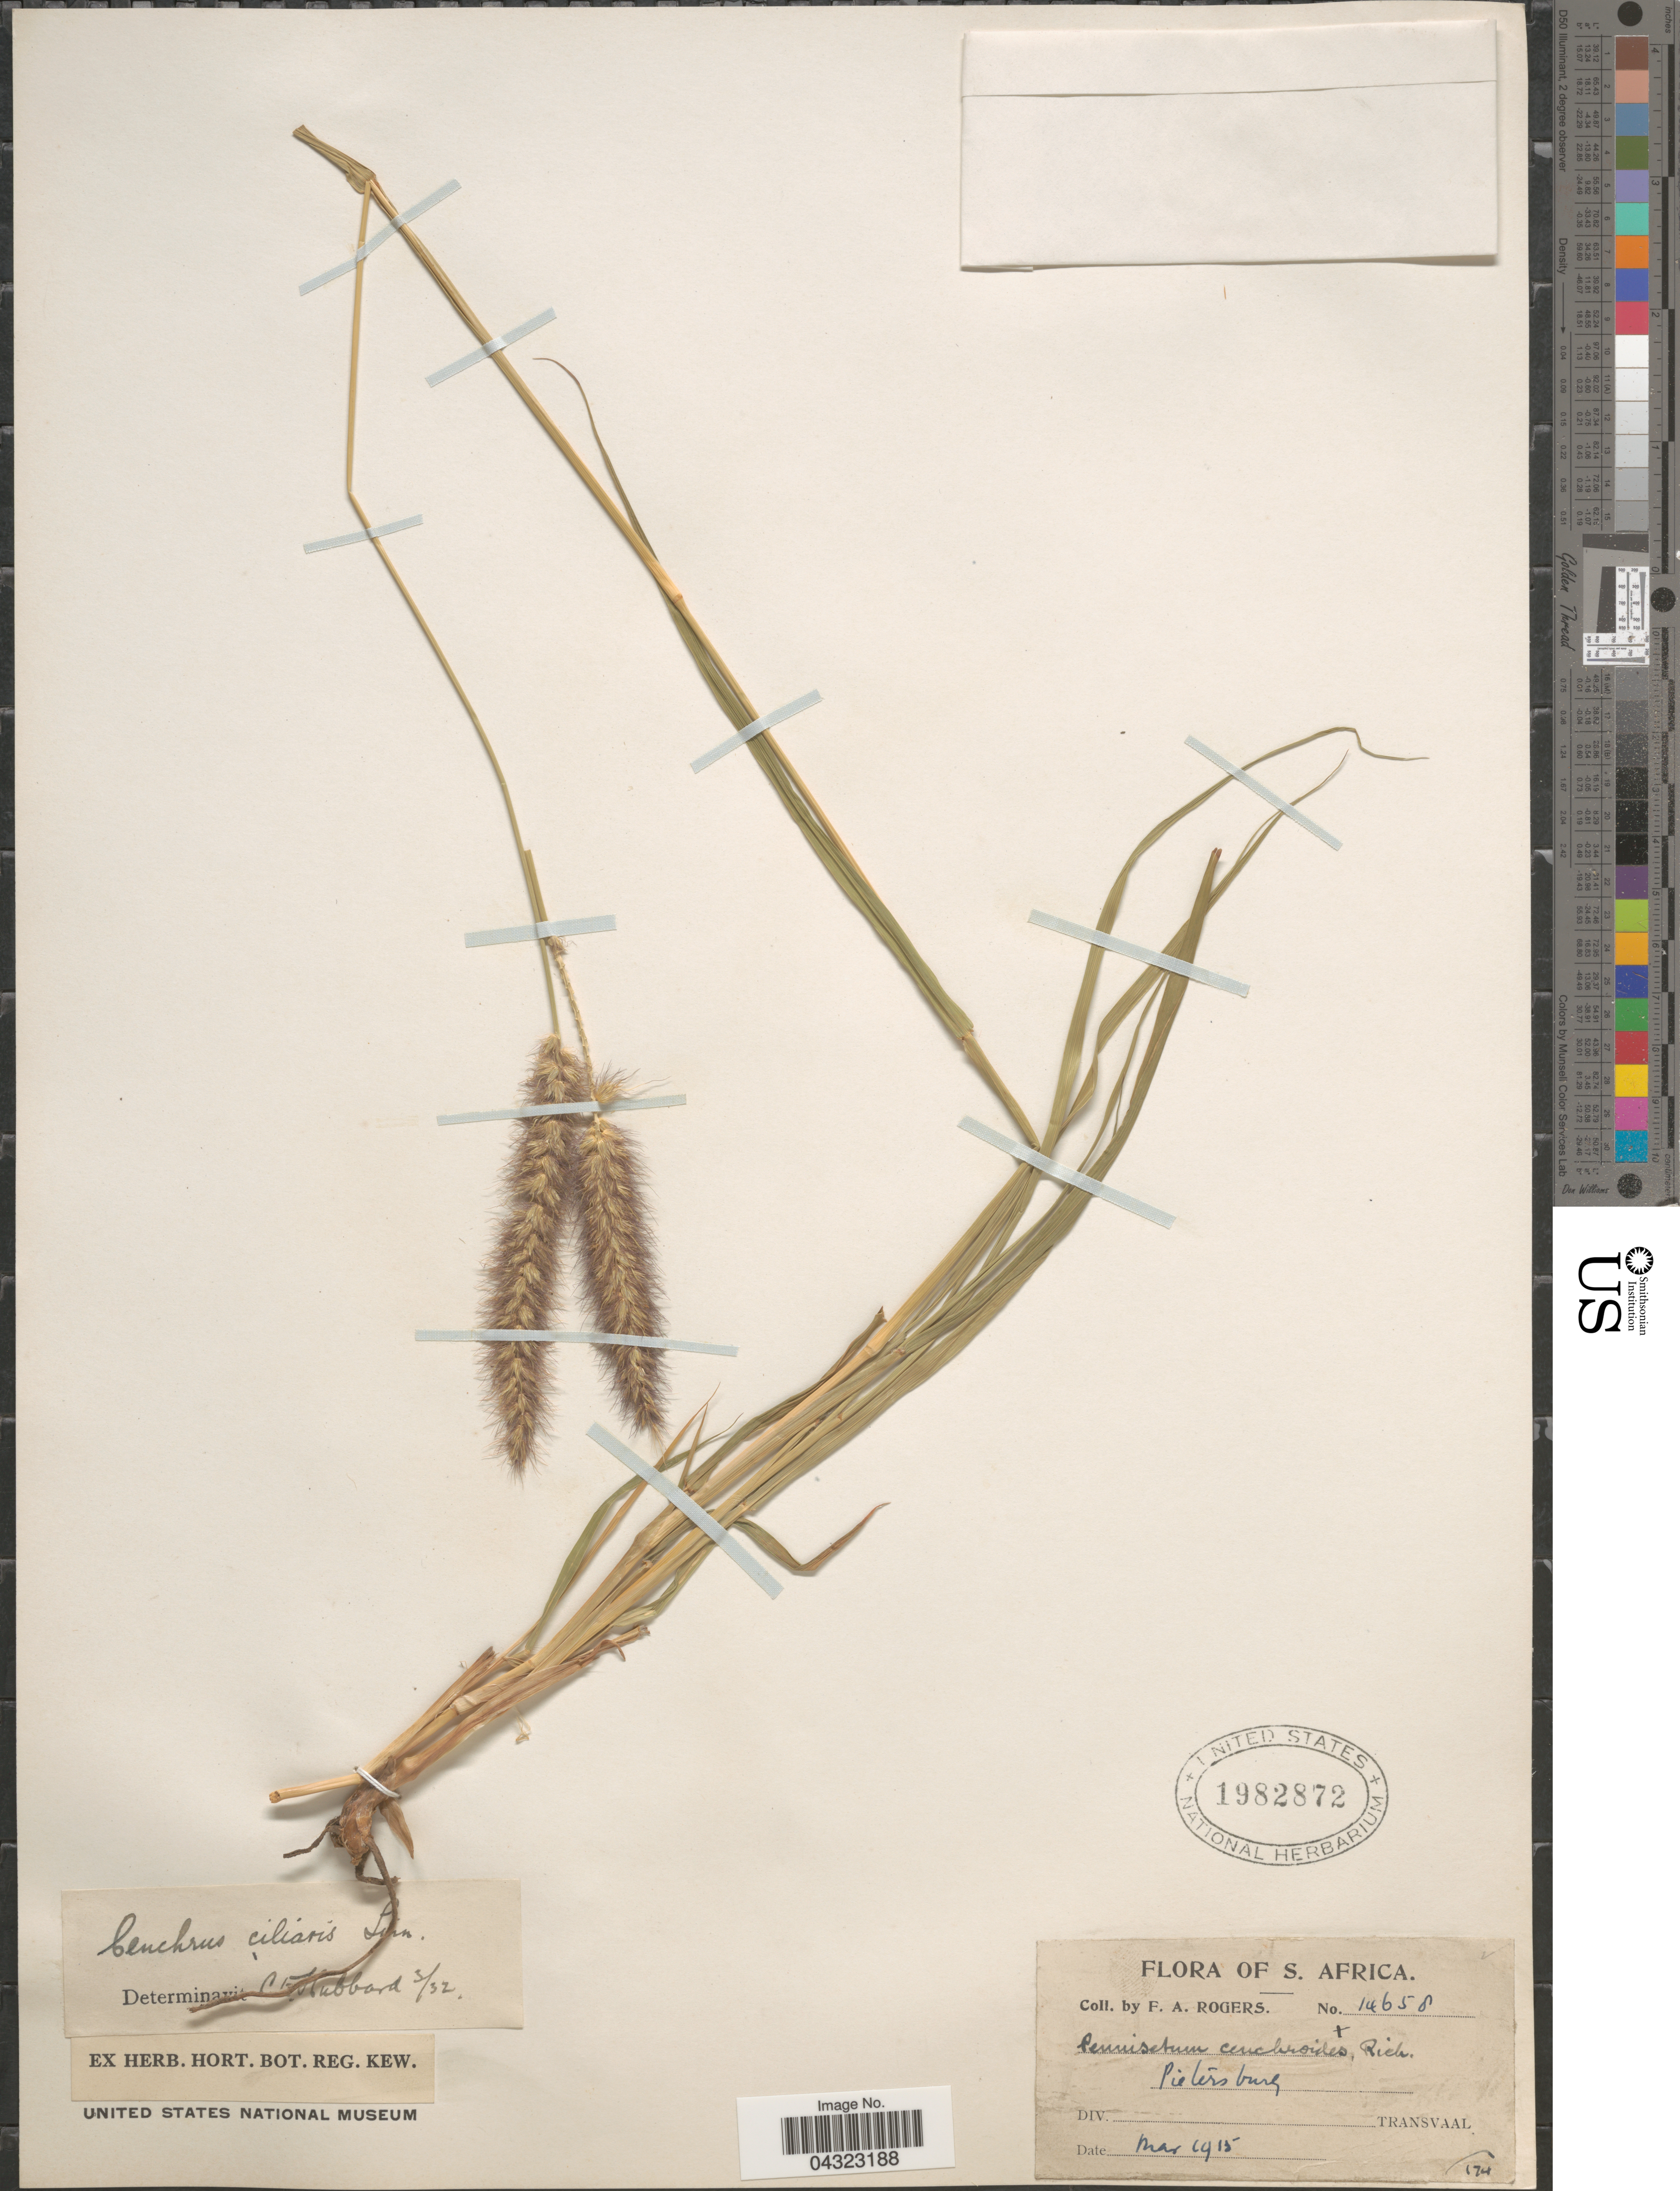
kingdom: Plantae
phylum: Tracheophyta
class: Liliopsida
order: Poales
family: Poaceae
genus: Cenchrus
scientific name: Cenchrus ciliaris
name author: L.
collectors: F. A. Rogers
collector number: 14658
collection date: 1915-03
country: South Africa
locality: Pietersburg. Transvaal.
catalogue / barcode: US 1982872